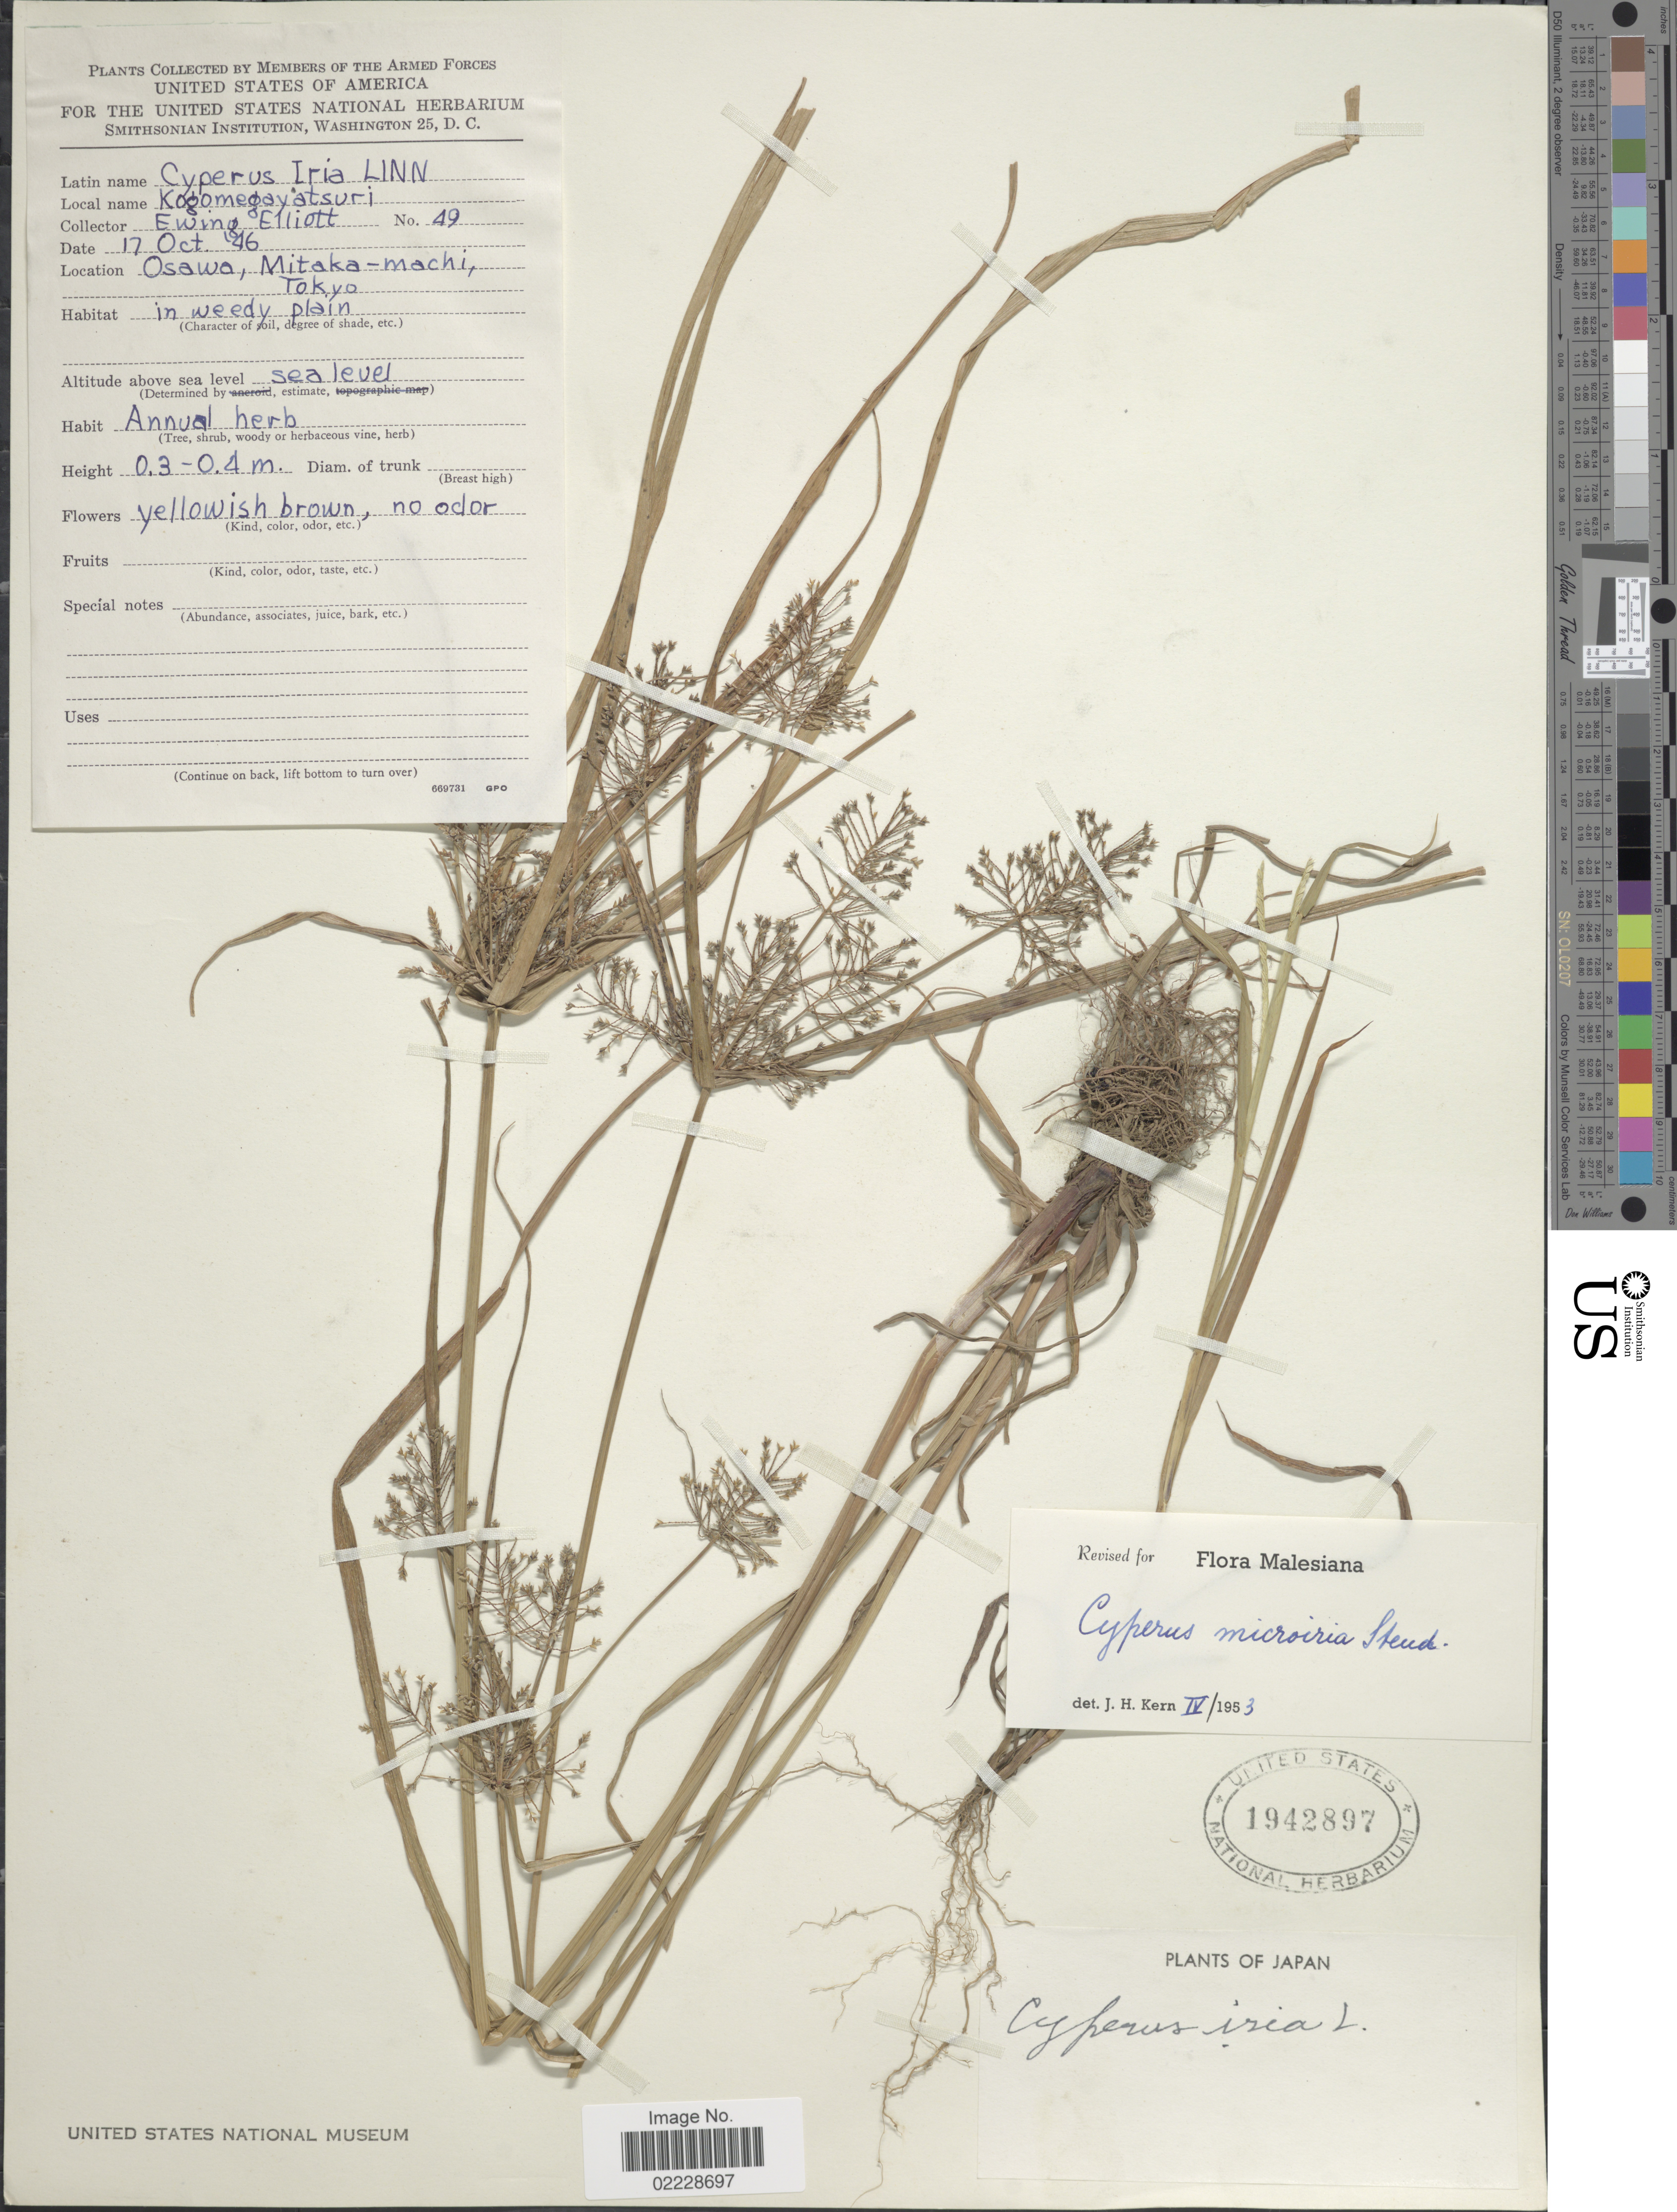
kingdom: Plantae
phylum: Tracheophyta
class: Liliopsida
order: Poales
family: Cyperaceae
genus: Cyperus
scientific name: Cyperus microiria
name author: Steud.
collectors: E. Elliott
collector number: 49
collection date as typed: Transcribed d/m/y: 17/10/46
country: Japan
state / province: Tokyo, Federal City of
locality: Osawa, Mitaka-machi, Tokyo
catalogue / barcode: US 1942897